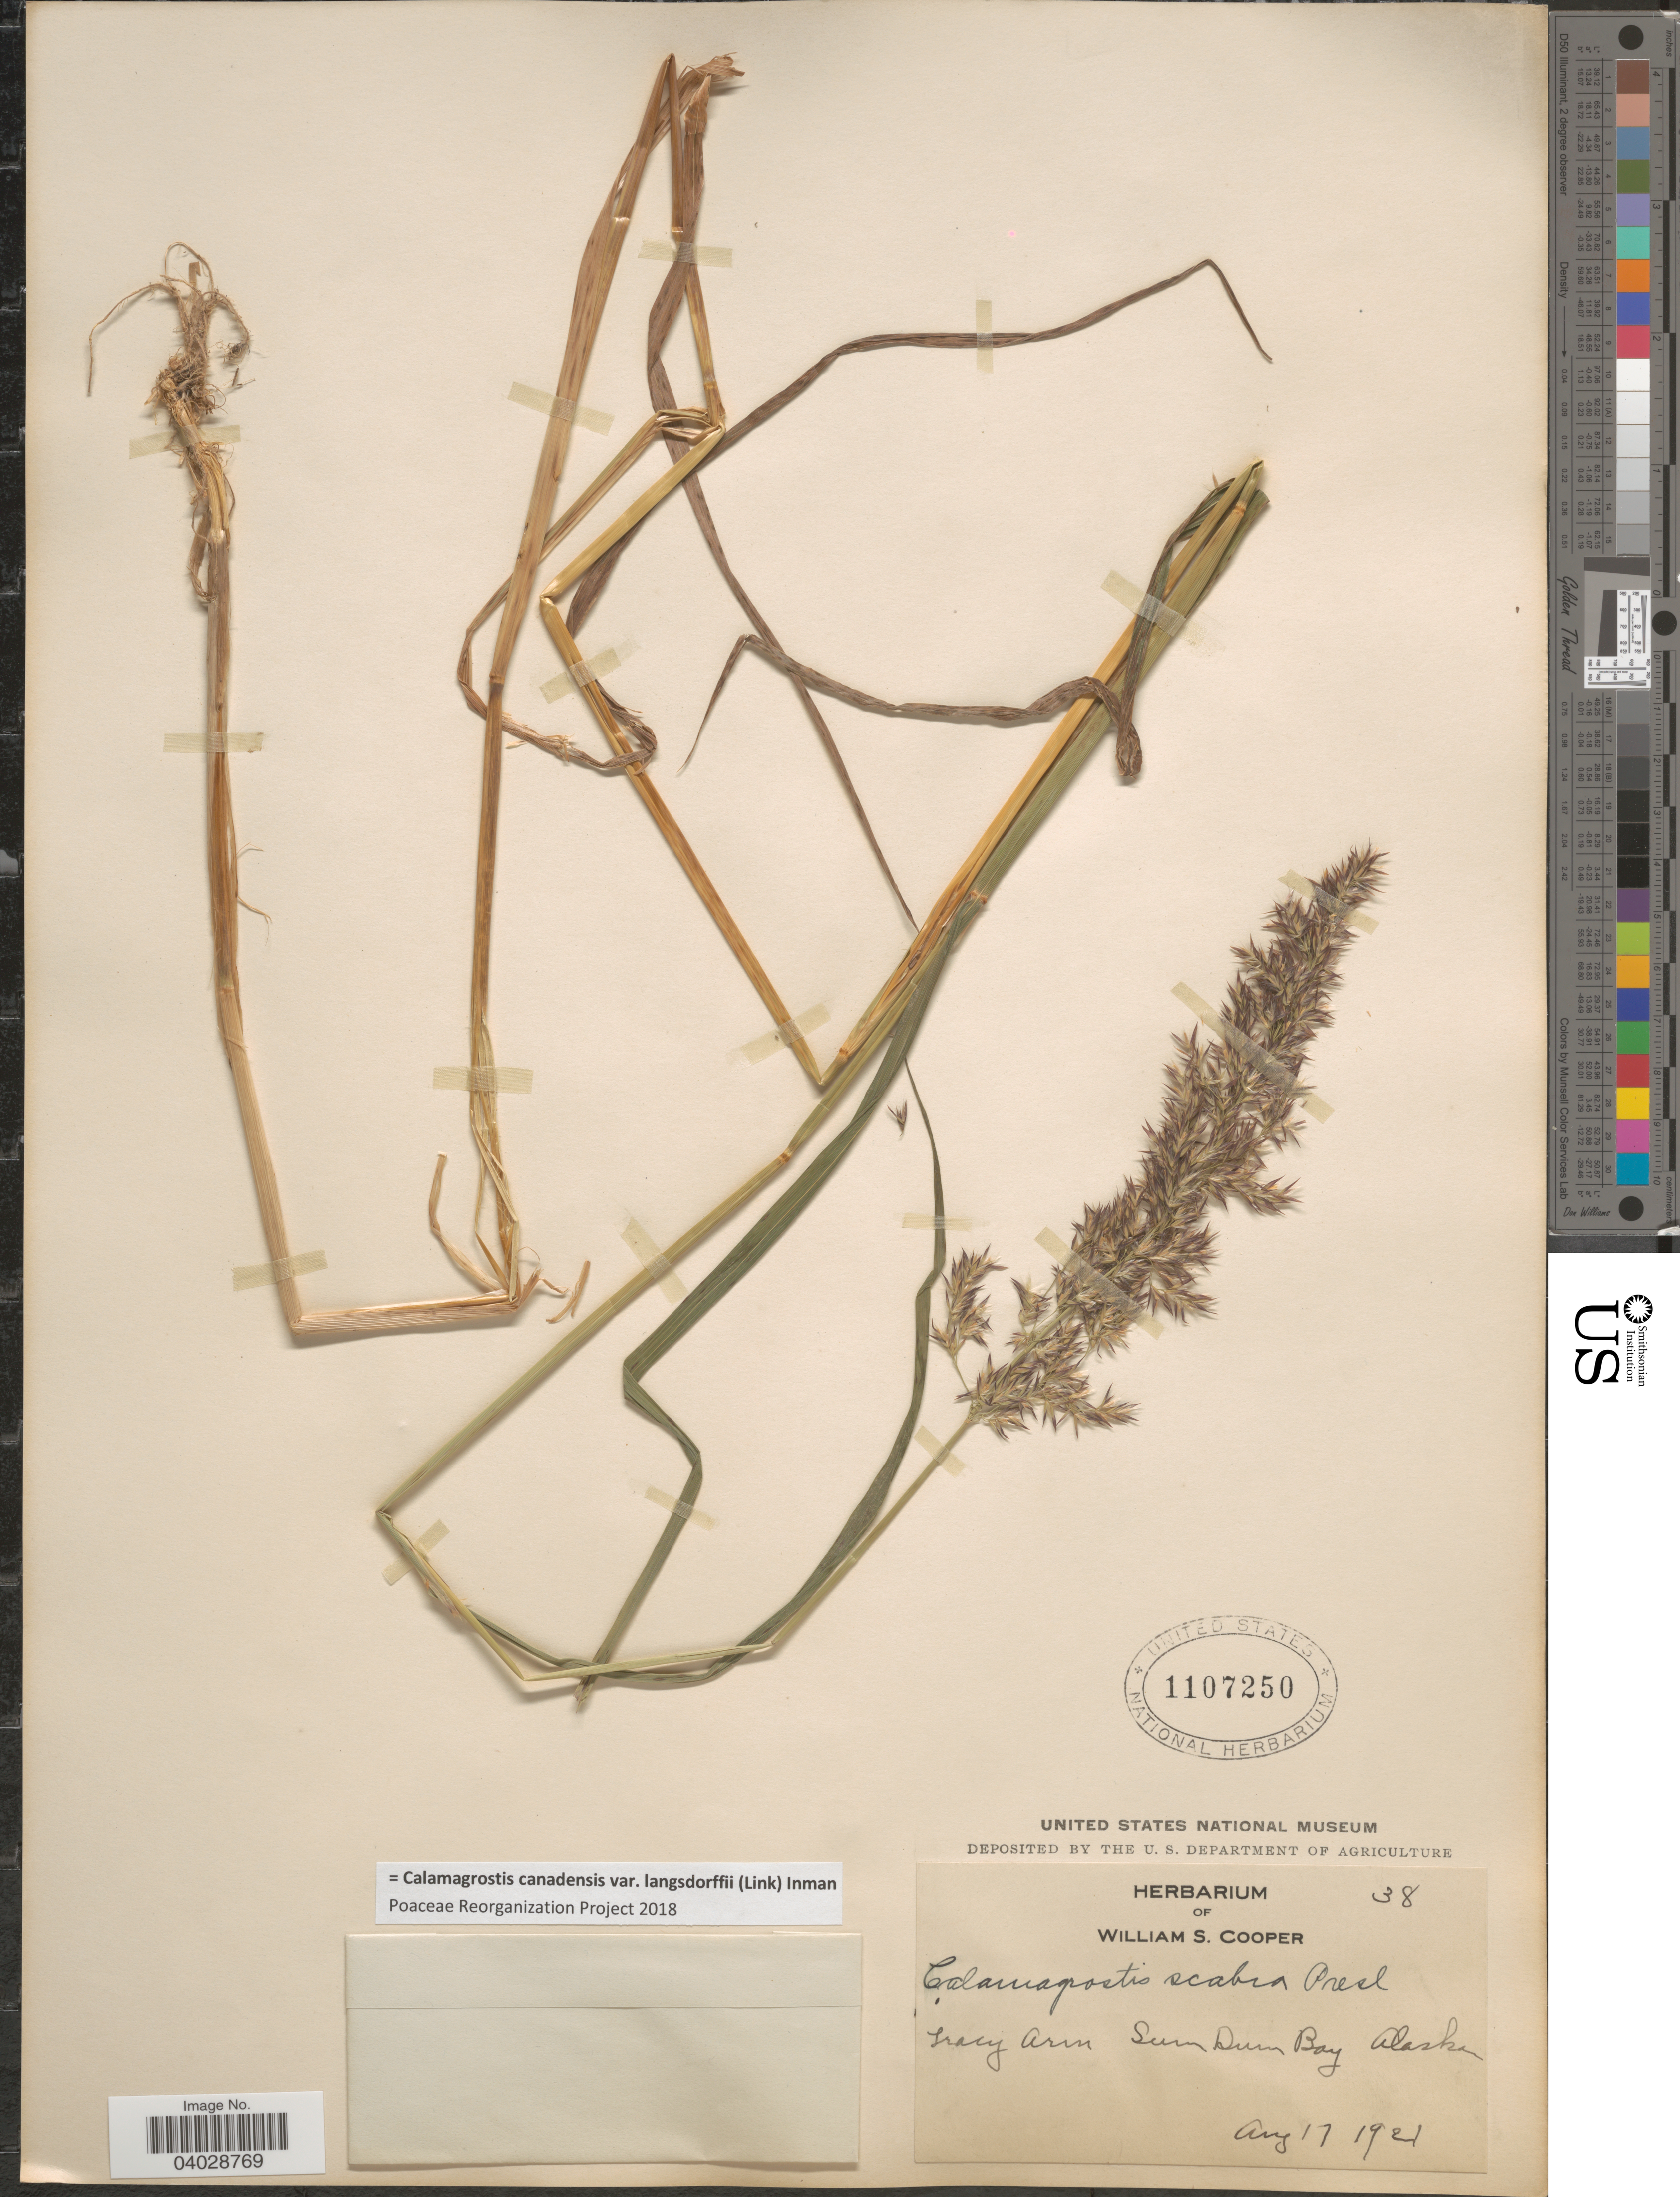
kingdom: Plantae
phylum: Tracheophyta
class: Liliopsida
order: Poales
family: Poaceae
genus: Calamagrostis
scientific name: Calamagrostis canadensis var. langsdorffii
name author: (Link) Inman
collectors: W. Cooper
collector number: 38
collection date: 1921-08-17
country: United States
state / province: Alaska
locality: Tracy Arm Sum Dum Bay.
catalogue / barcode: US 1107250